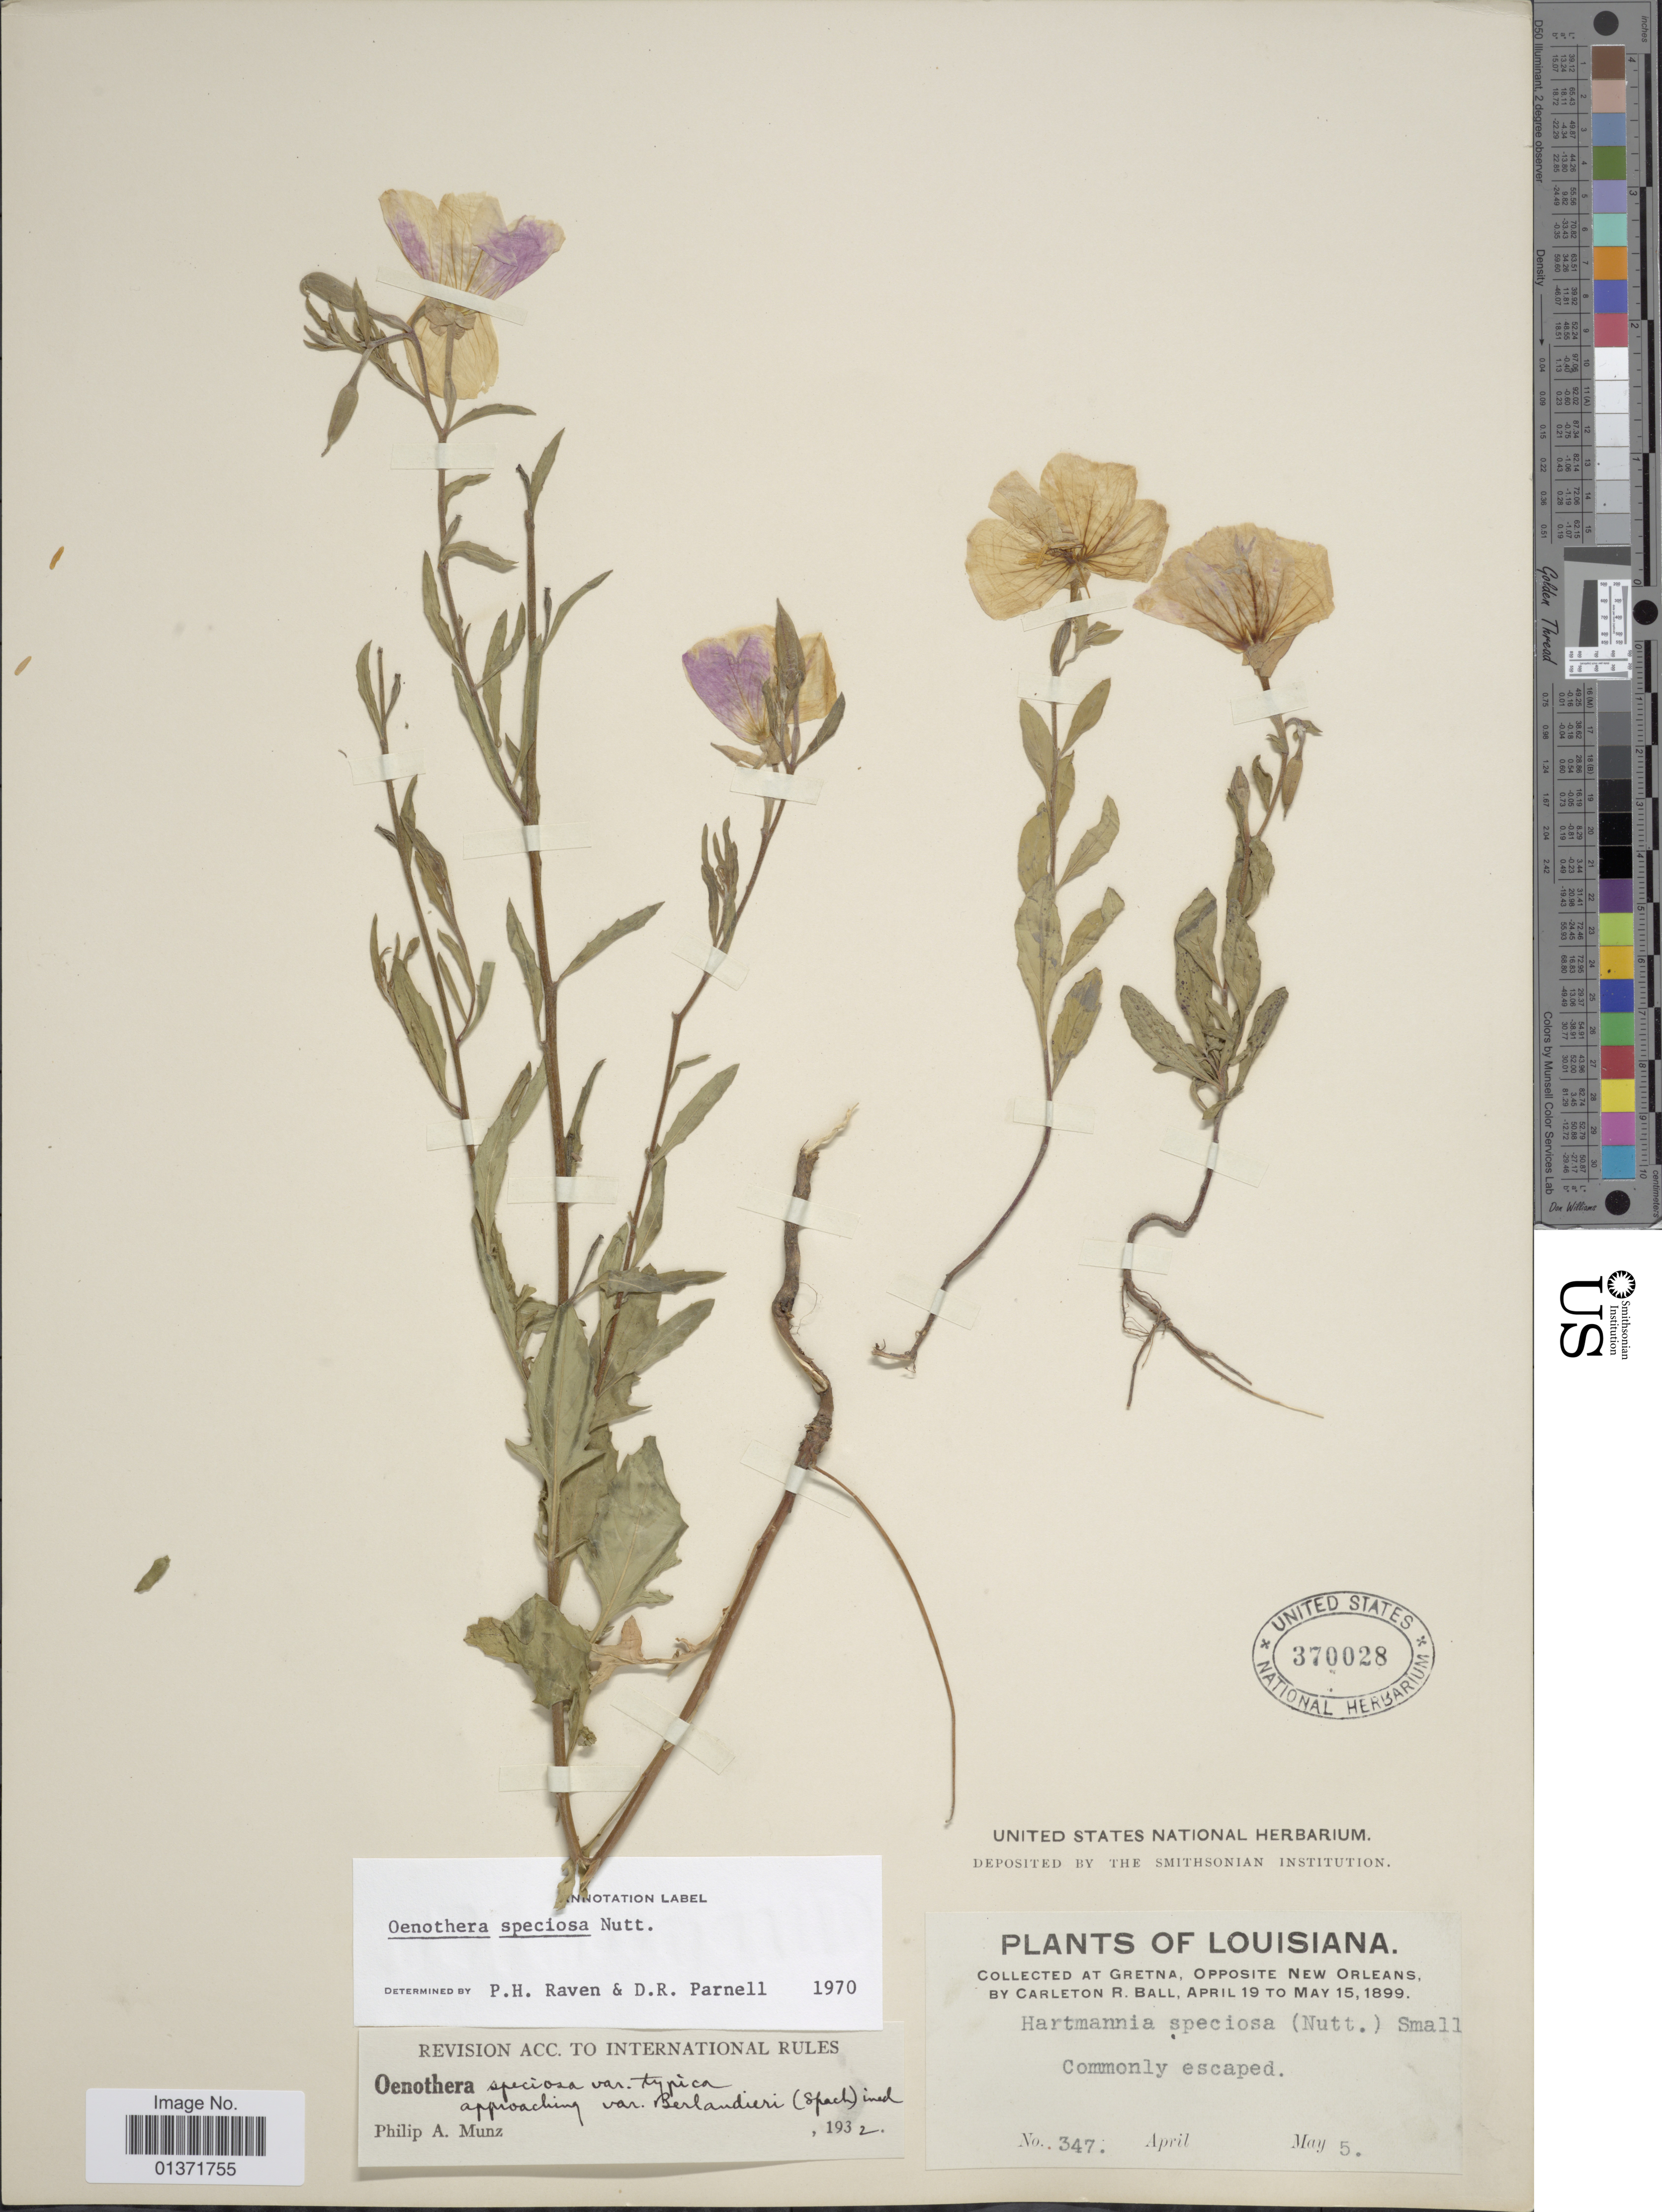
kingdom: Plantae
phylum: Tracheophyta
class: Magnoliopsida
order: Myrtales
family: Onagraceae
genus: Oenothera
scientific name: Oenothera speciosa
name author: Nutt.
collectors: C. R. Ball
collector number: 347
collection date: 1899-05-05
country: United States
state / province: Louisiana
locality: Gretna, opposite New Orleans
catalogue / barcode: US 370028